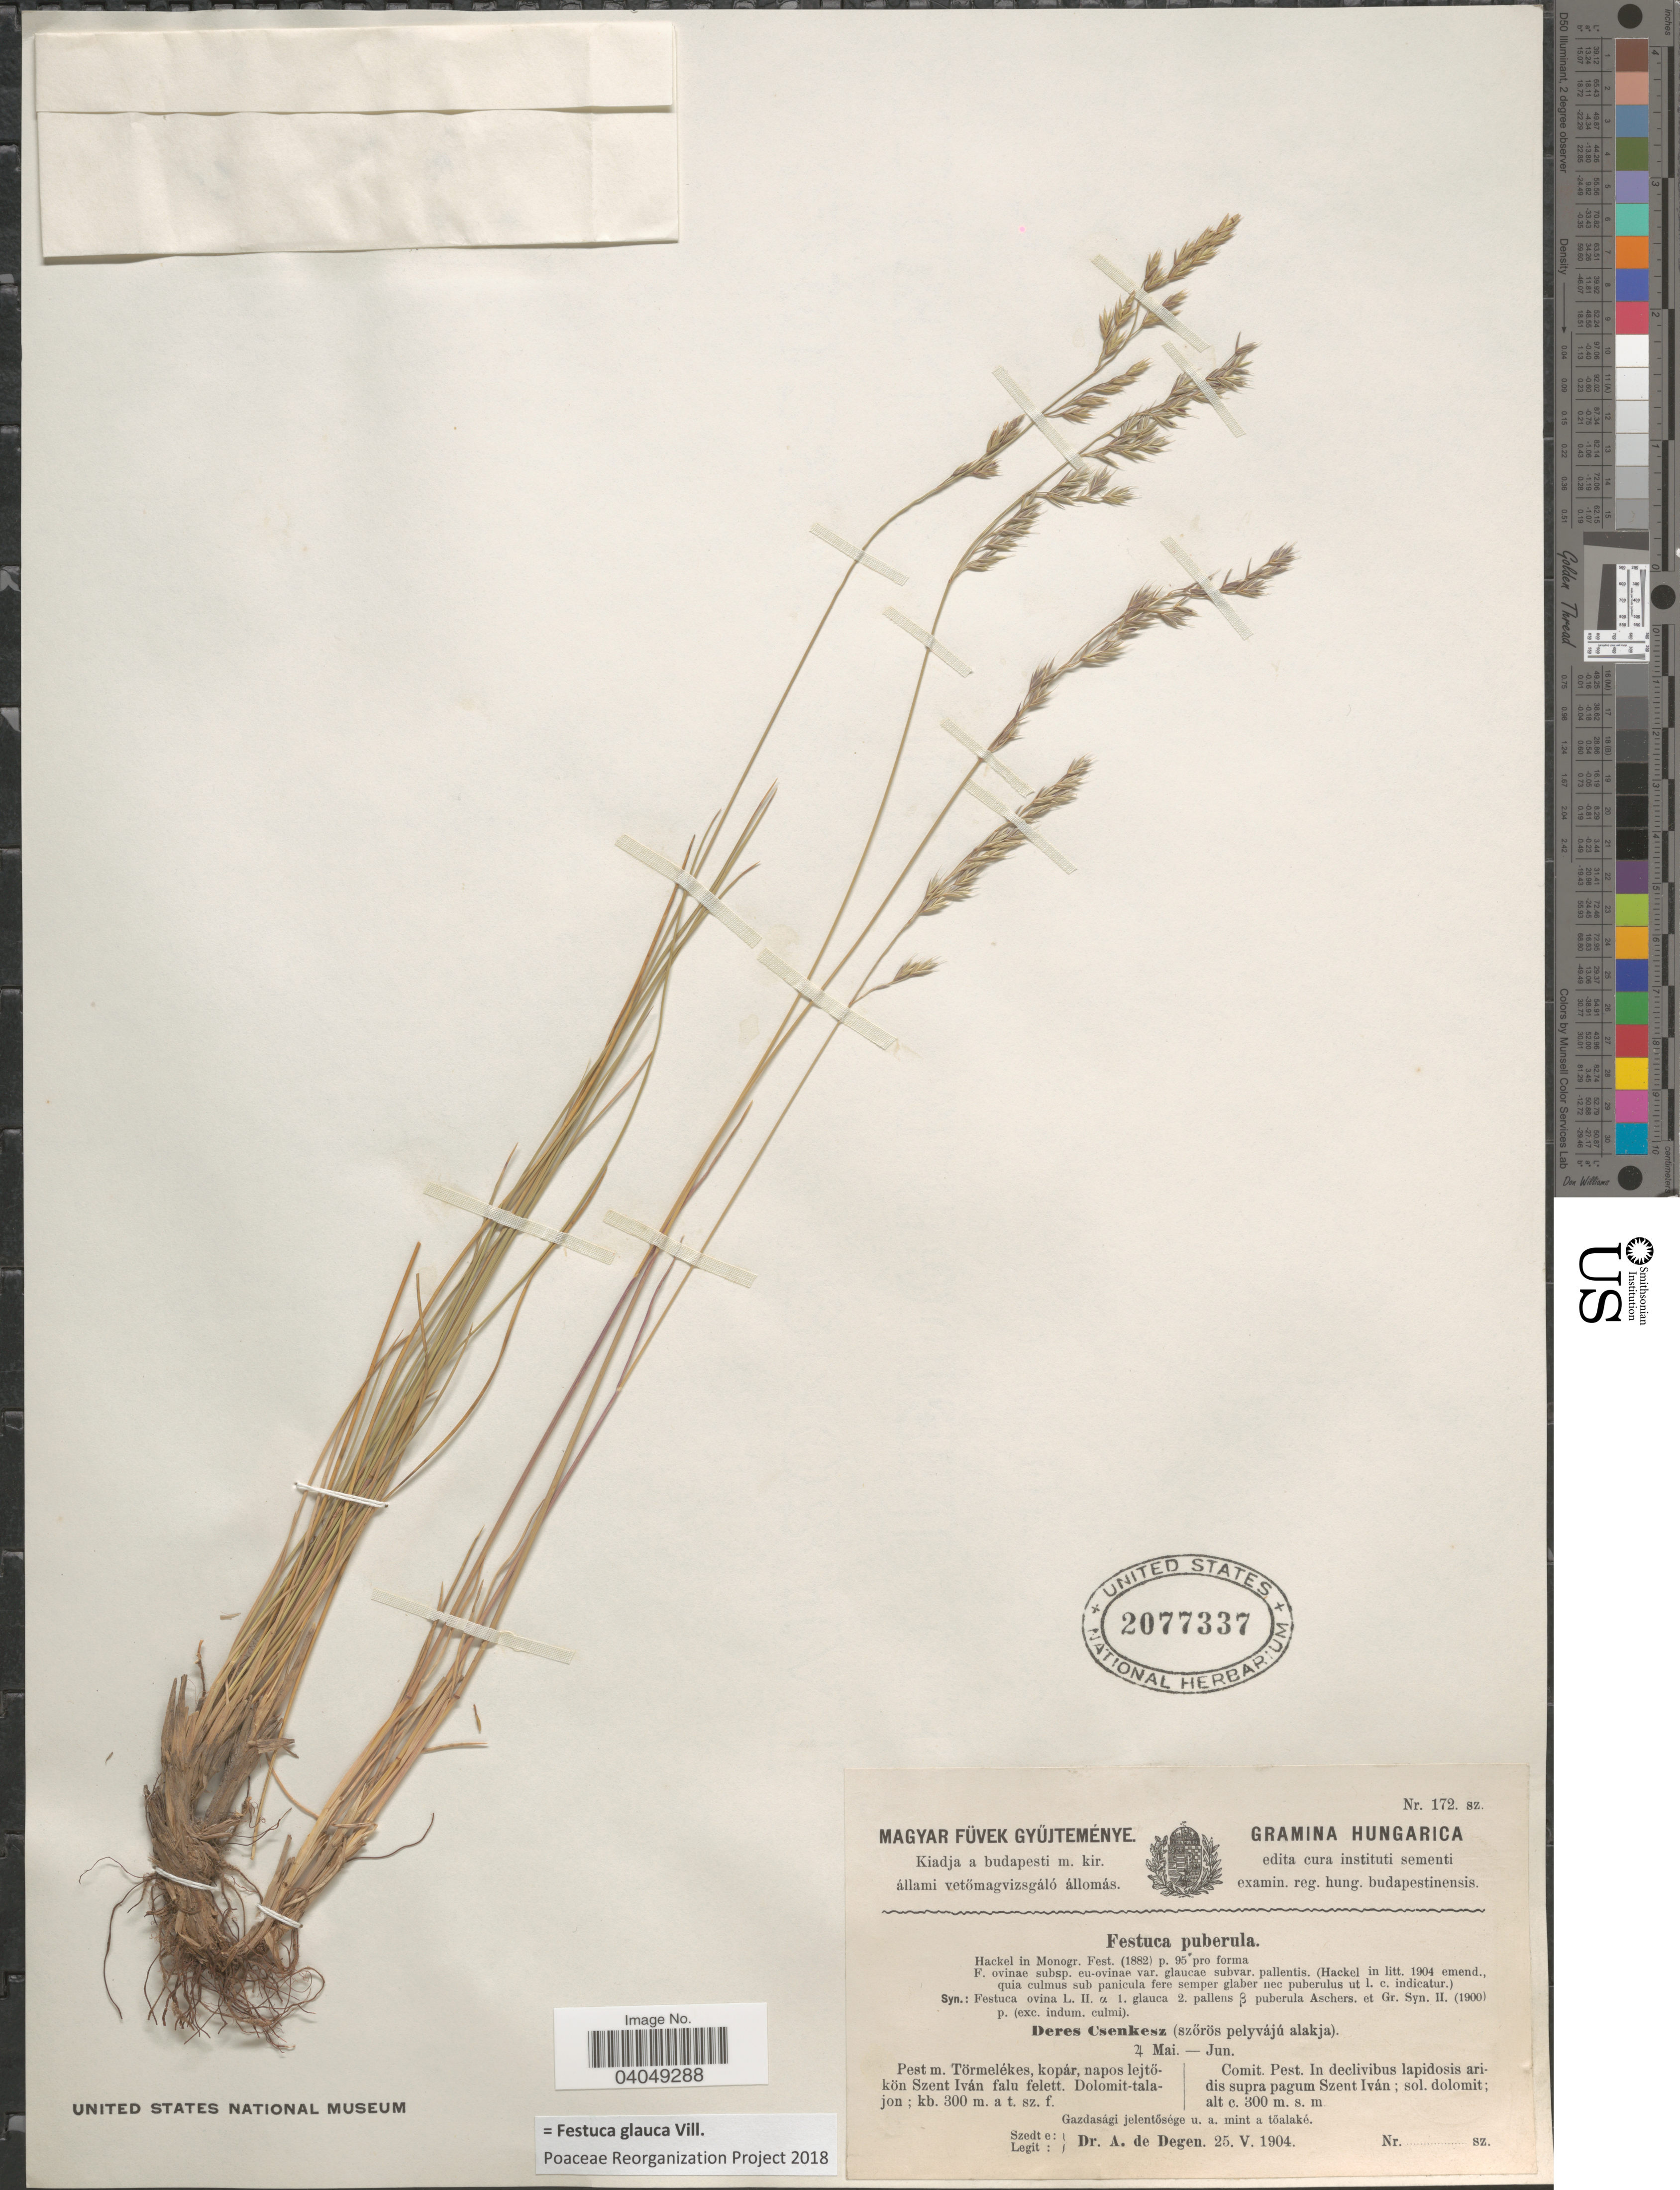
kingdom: Plantae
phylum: Tracheophyta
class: Liliopsida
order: Poales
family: Poaceae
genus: Festuca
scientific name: Festuca glauca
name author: Vill.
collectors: A. Degen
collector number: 172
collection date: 1904-05-25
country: Hungary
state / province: Pest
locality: Comit. Pest. In declivibus lapidosis aridis supra pagum Szent Iván.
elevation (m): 300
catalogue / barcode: US 2077337